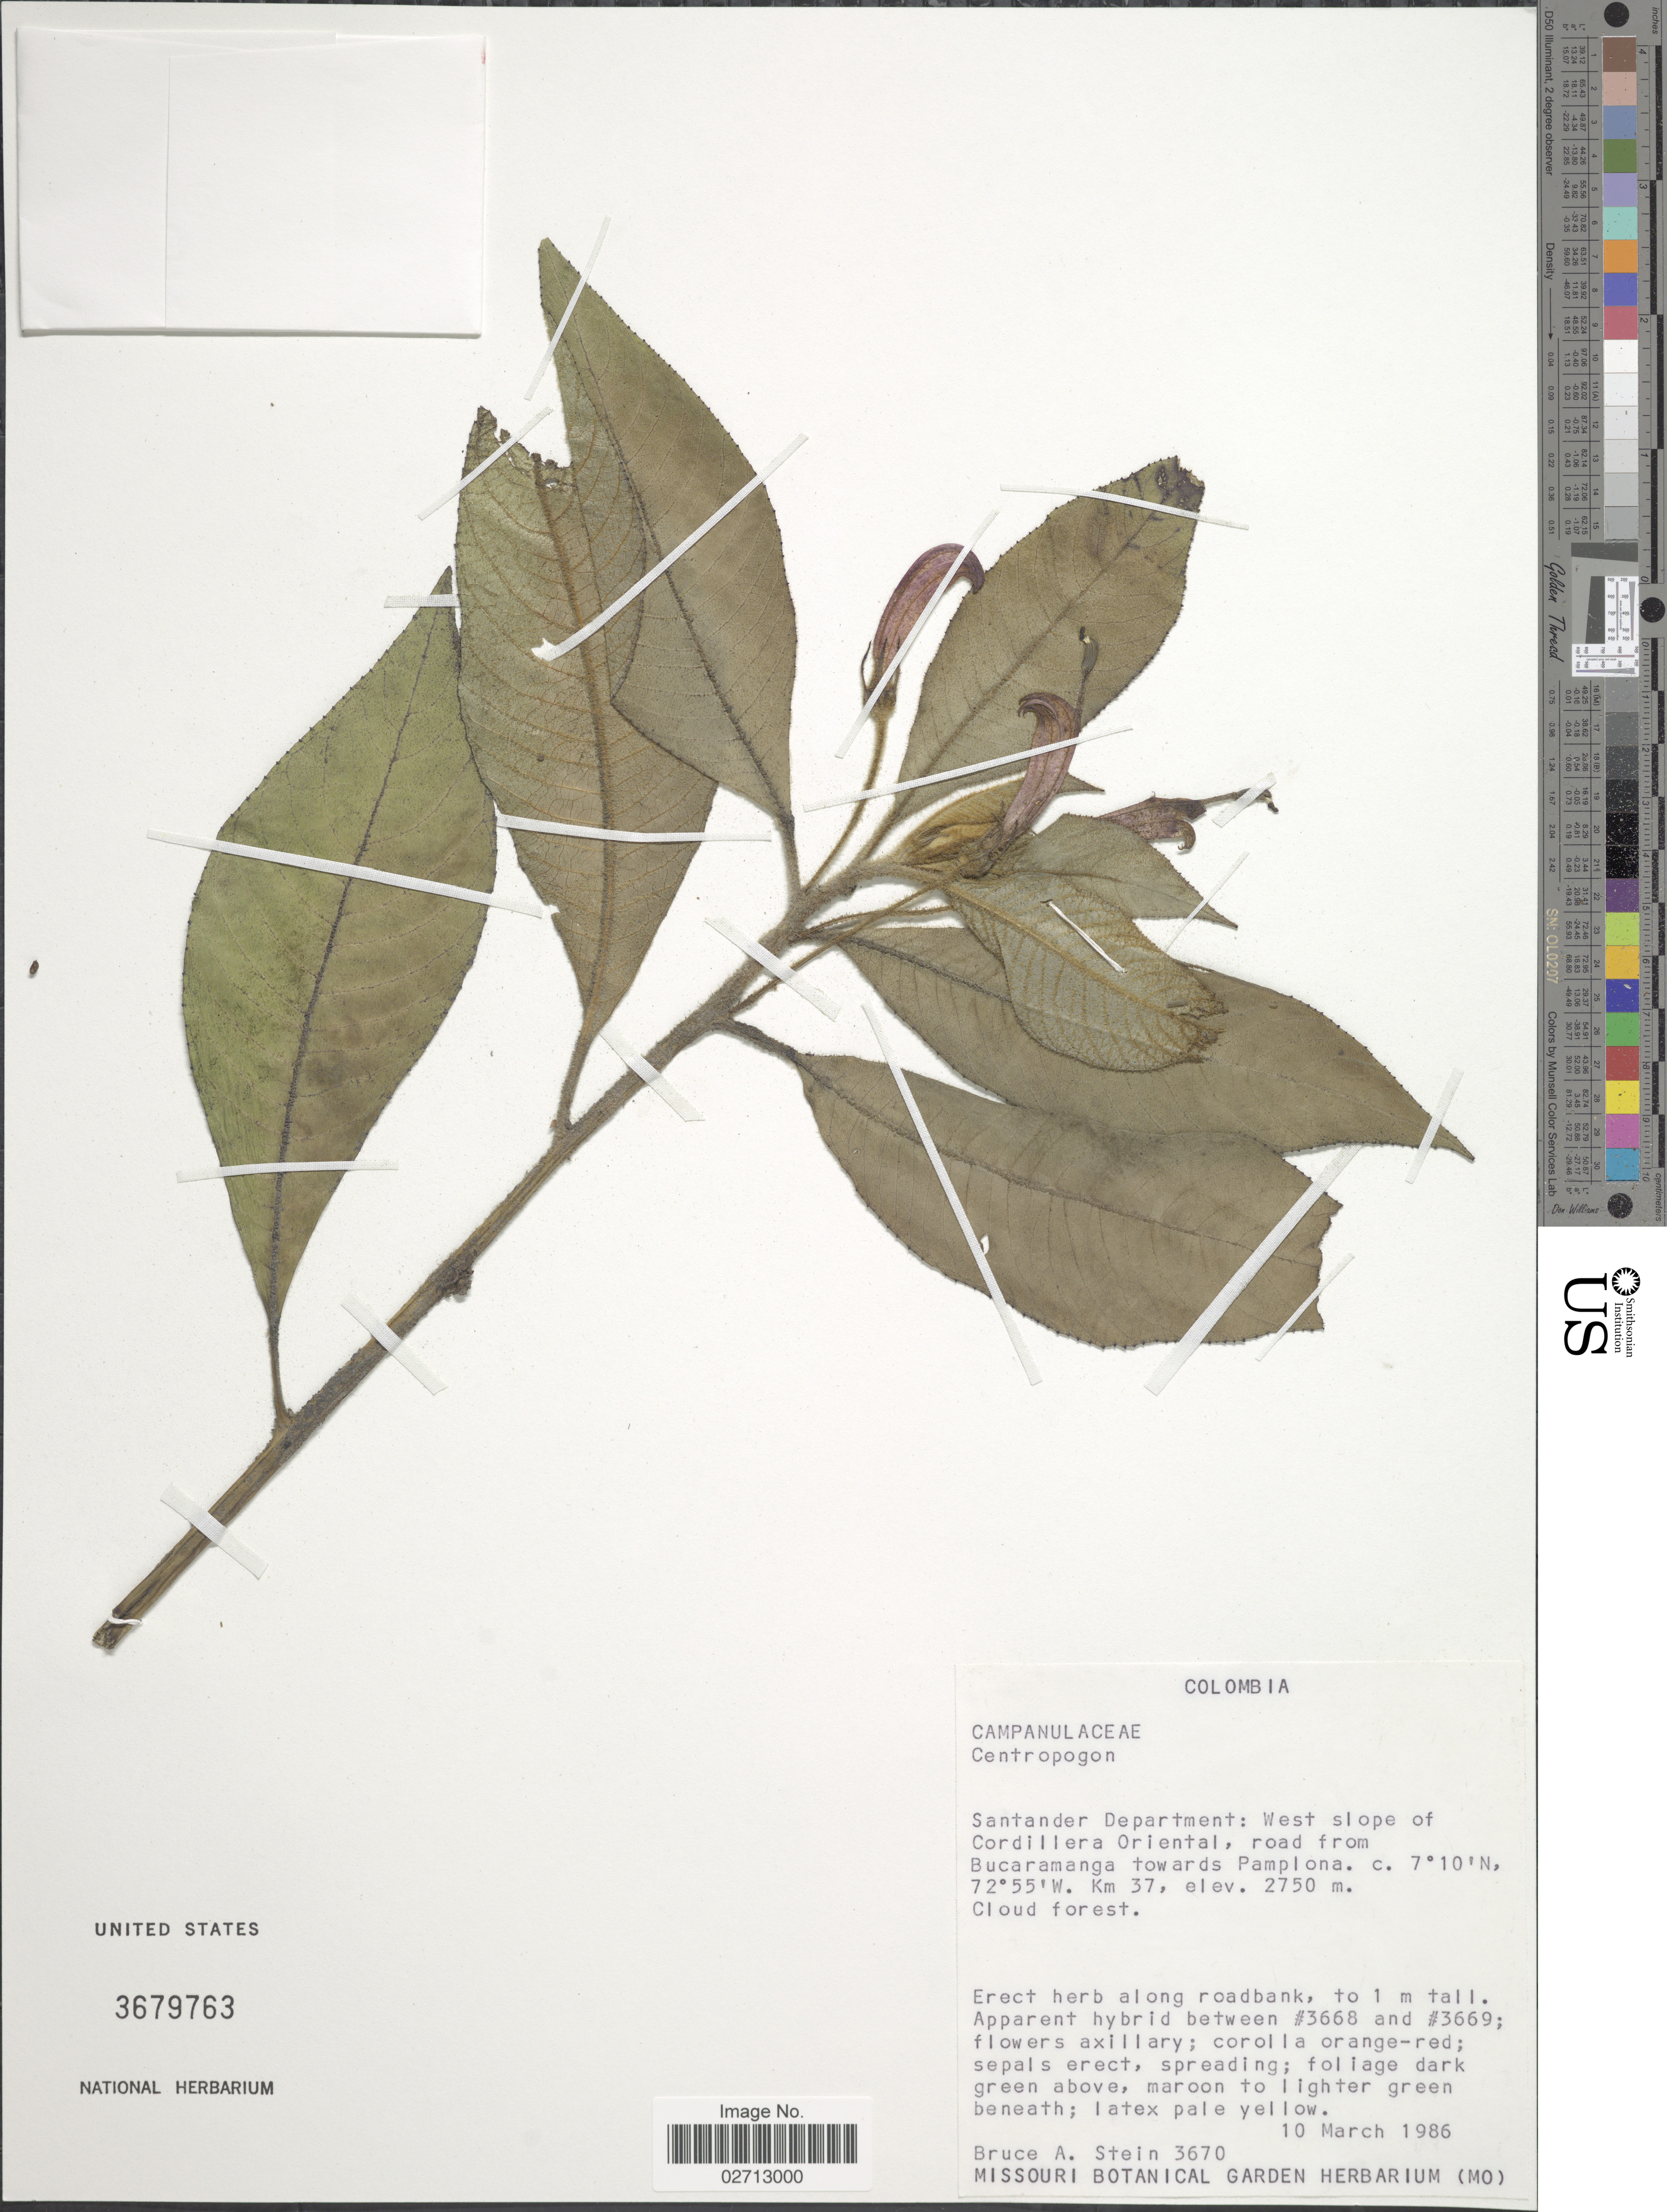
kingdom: Plantae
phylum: Tracheophyta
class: Magnoliopsida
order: Asterales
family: Campanulaceae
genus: Centropogon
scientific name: Centropogon sp.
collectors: B. A. Stein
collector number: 3670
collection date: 1986-03-10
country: Colombia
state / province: Santander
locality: West slope of Cordillera Oriental, road from Bucaramanga towards Pamplona. Km 37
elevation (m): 2750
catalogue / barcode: US 3679763